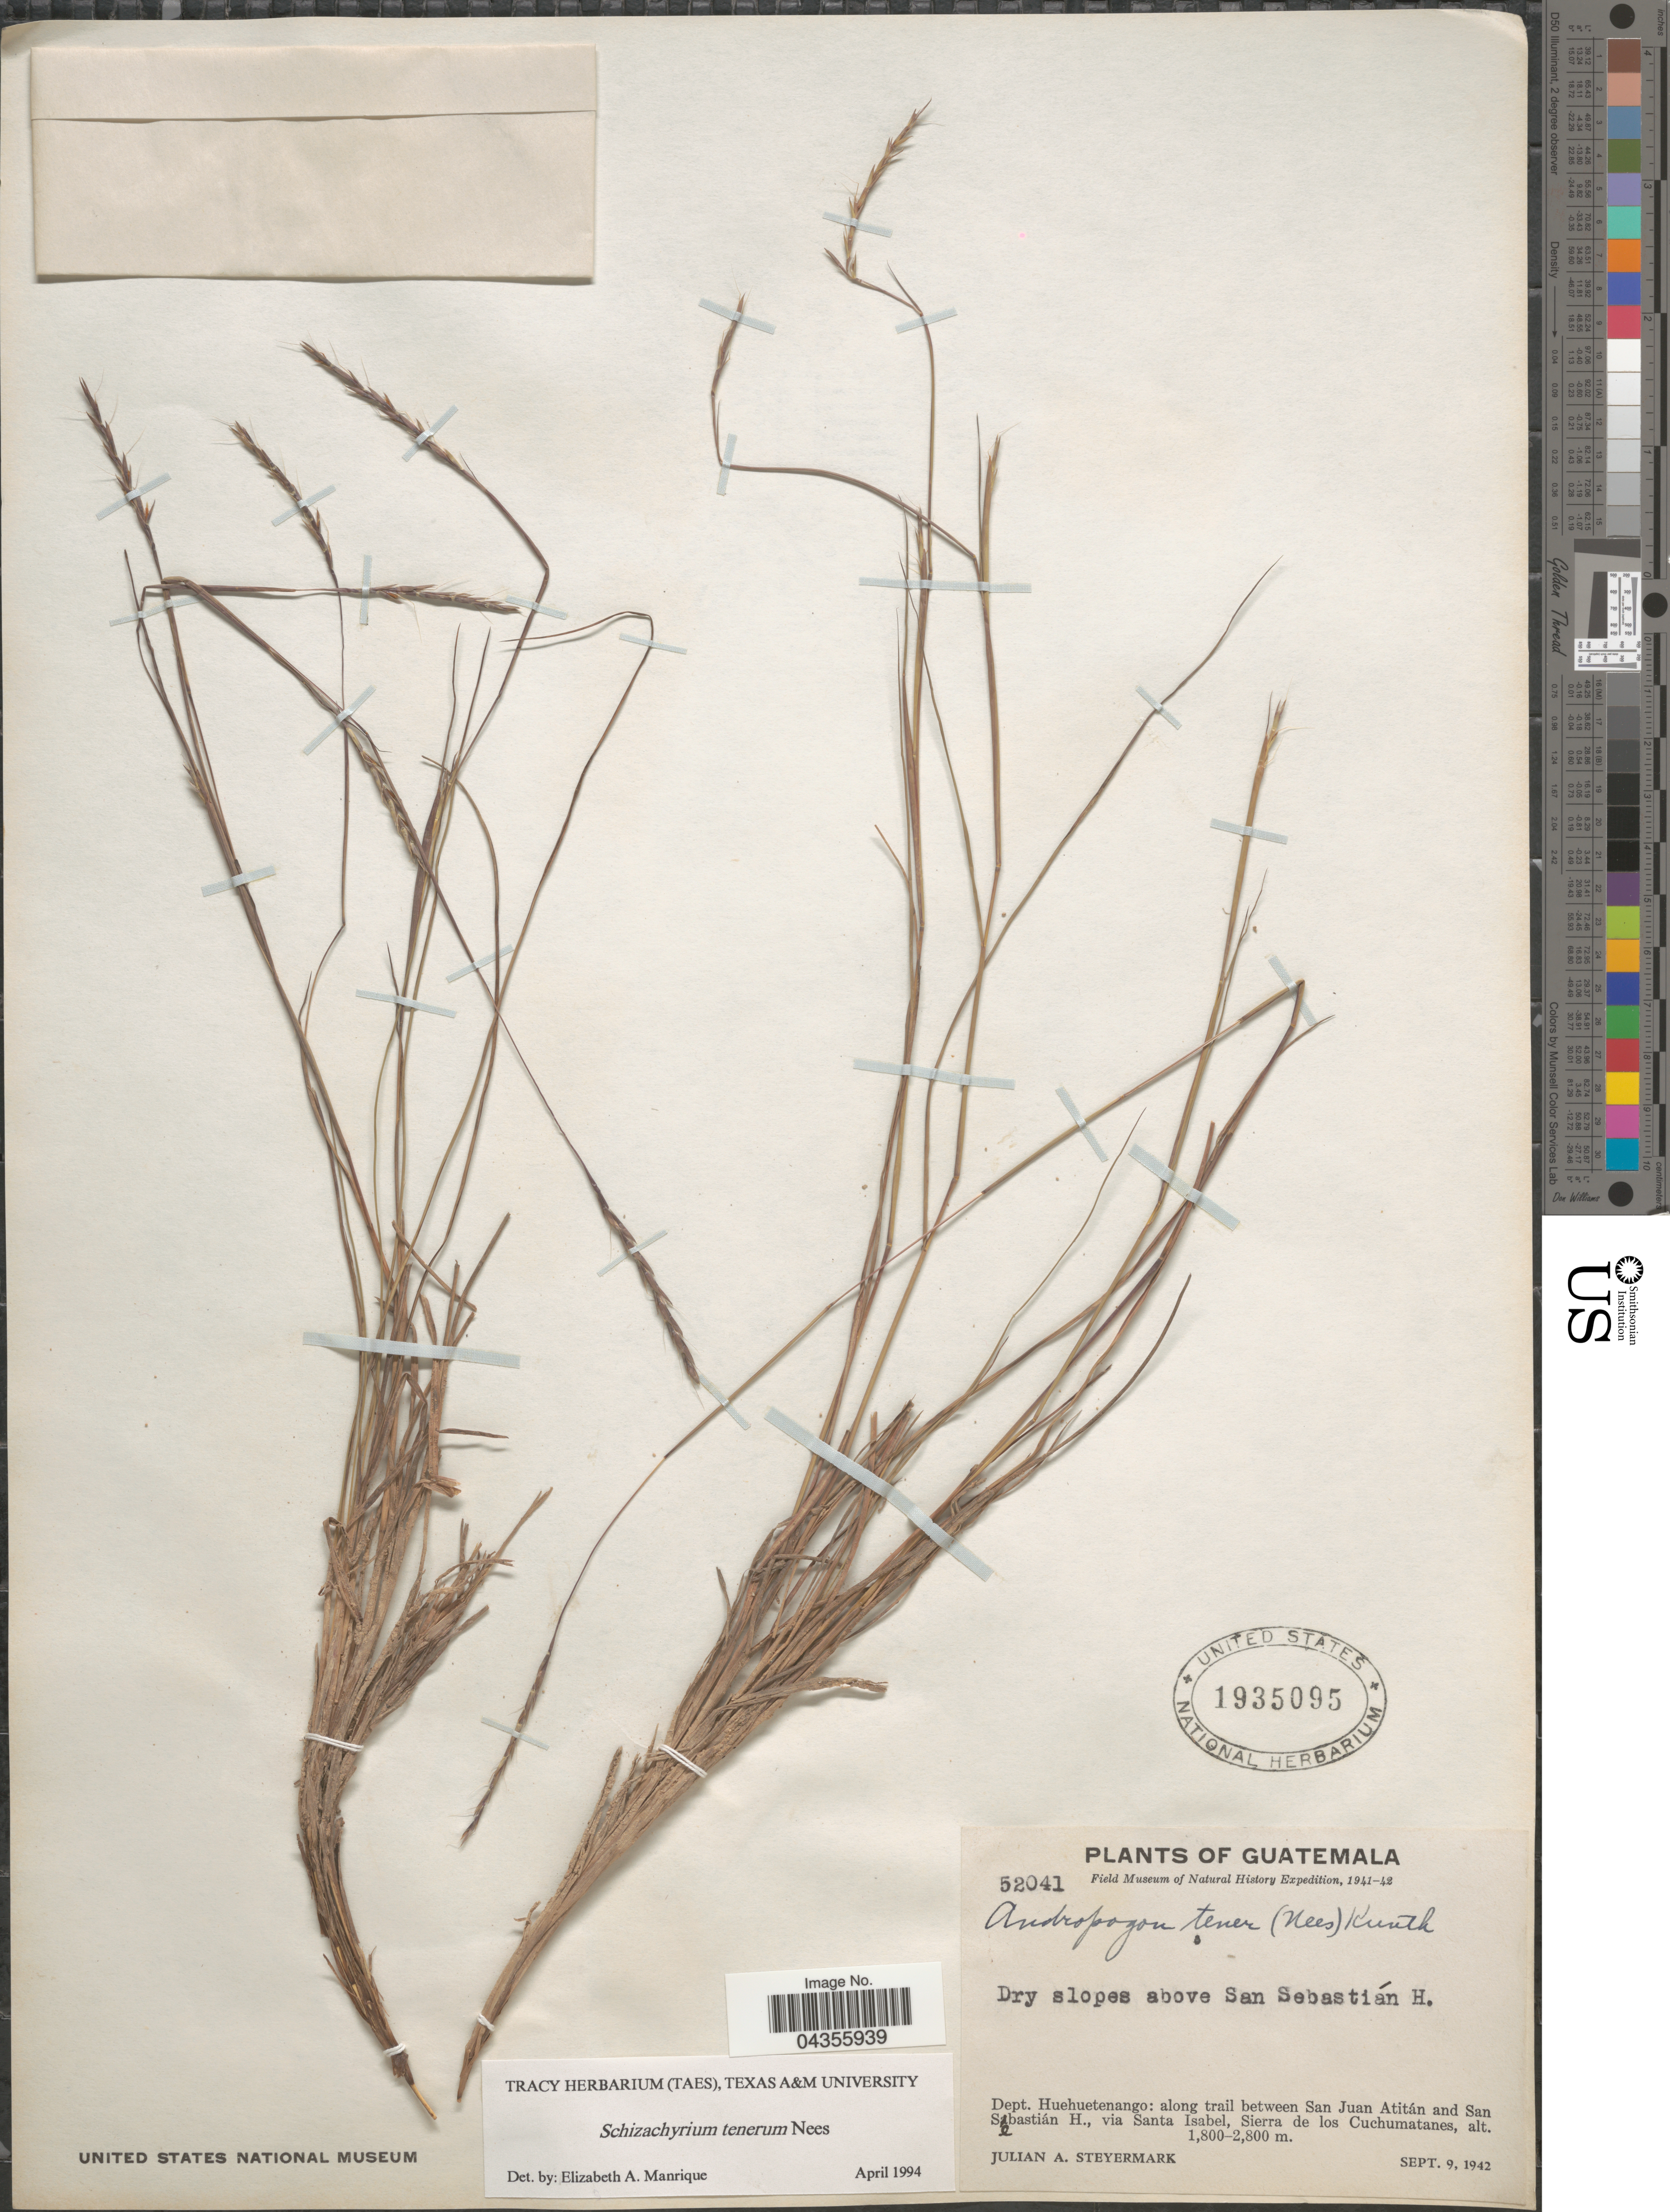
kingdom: Plantae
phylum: Tracheophyta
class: Liliopsida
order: Poales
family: Poaceae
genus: Schizachyrium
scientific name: Schizachyrium tenerum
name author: Nees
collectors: J. Steyermark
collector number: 52041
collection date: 1942-09-09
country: Guatemala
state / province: Huehuetenango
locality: Field Museum of Natural History Expedition, 1941-42.Dry slopes above San Sebastián H. Dept. Huehuetenango: along trail between San Juan Atitán and San Sebastián H., via Santa Isabel, Sierra de los Cuchumatanes.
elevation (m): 1800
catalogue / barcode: US 1935095